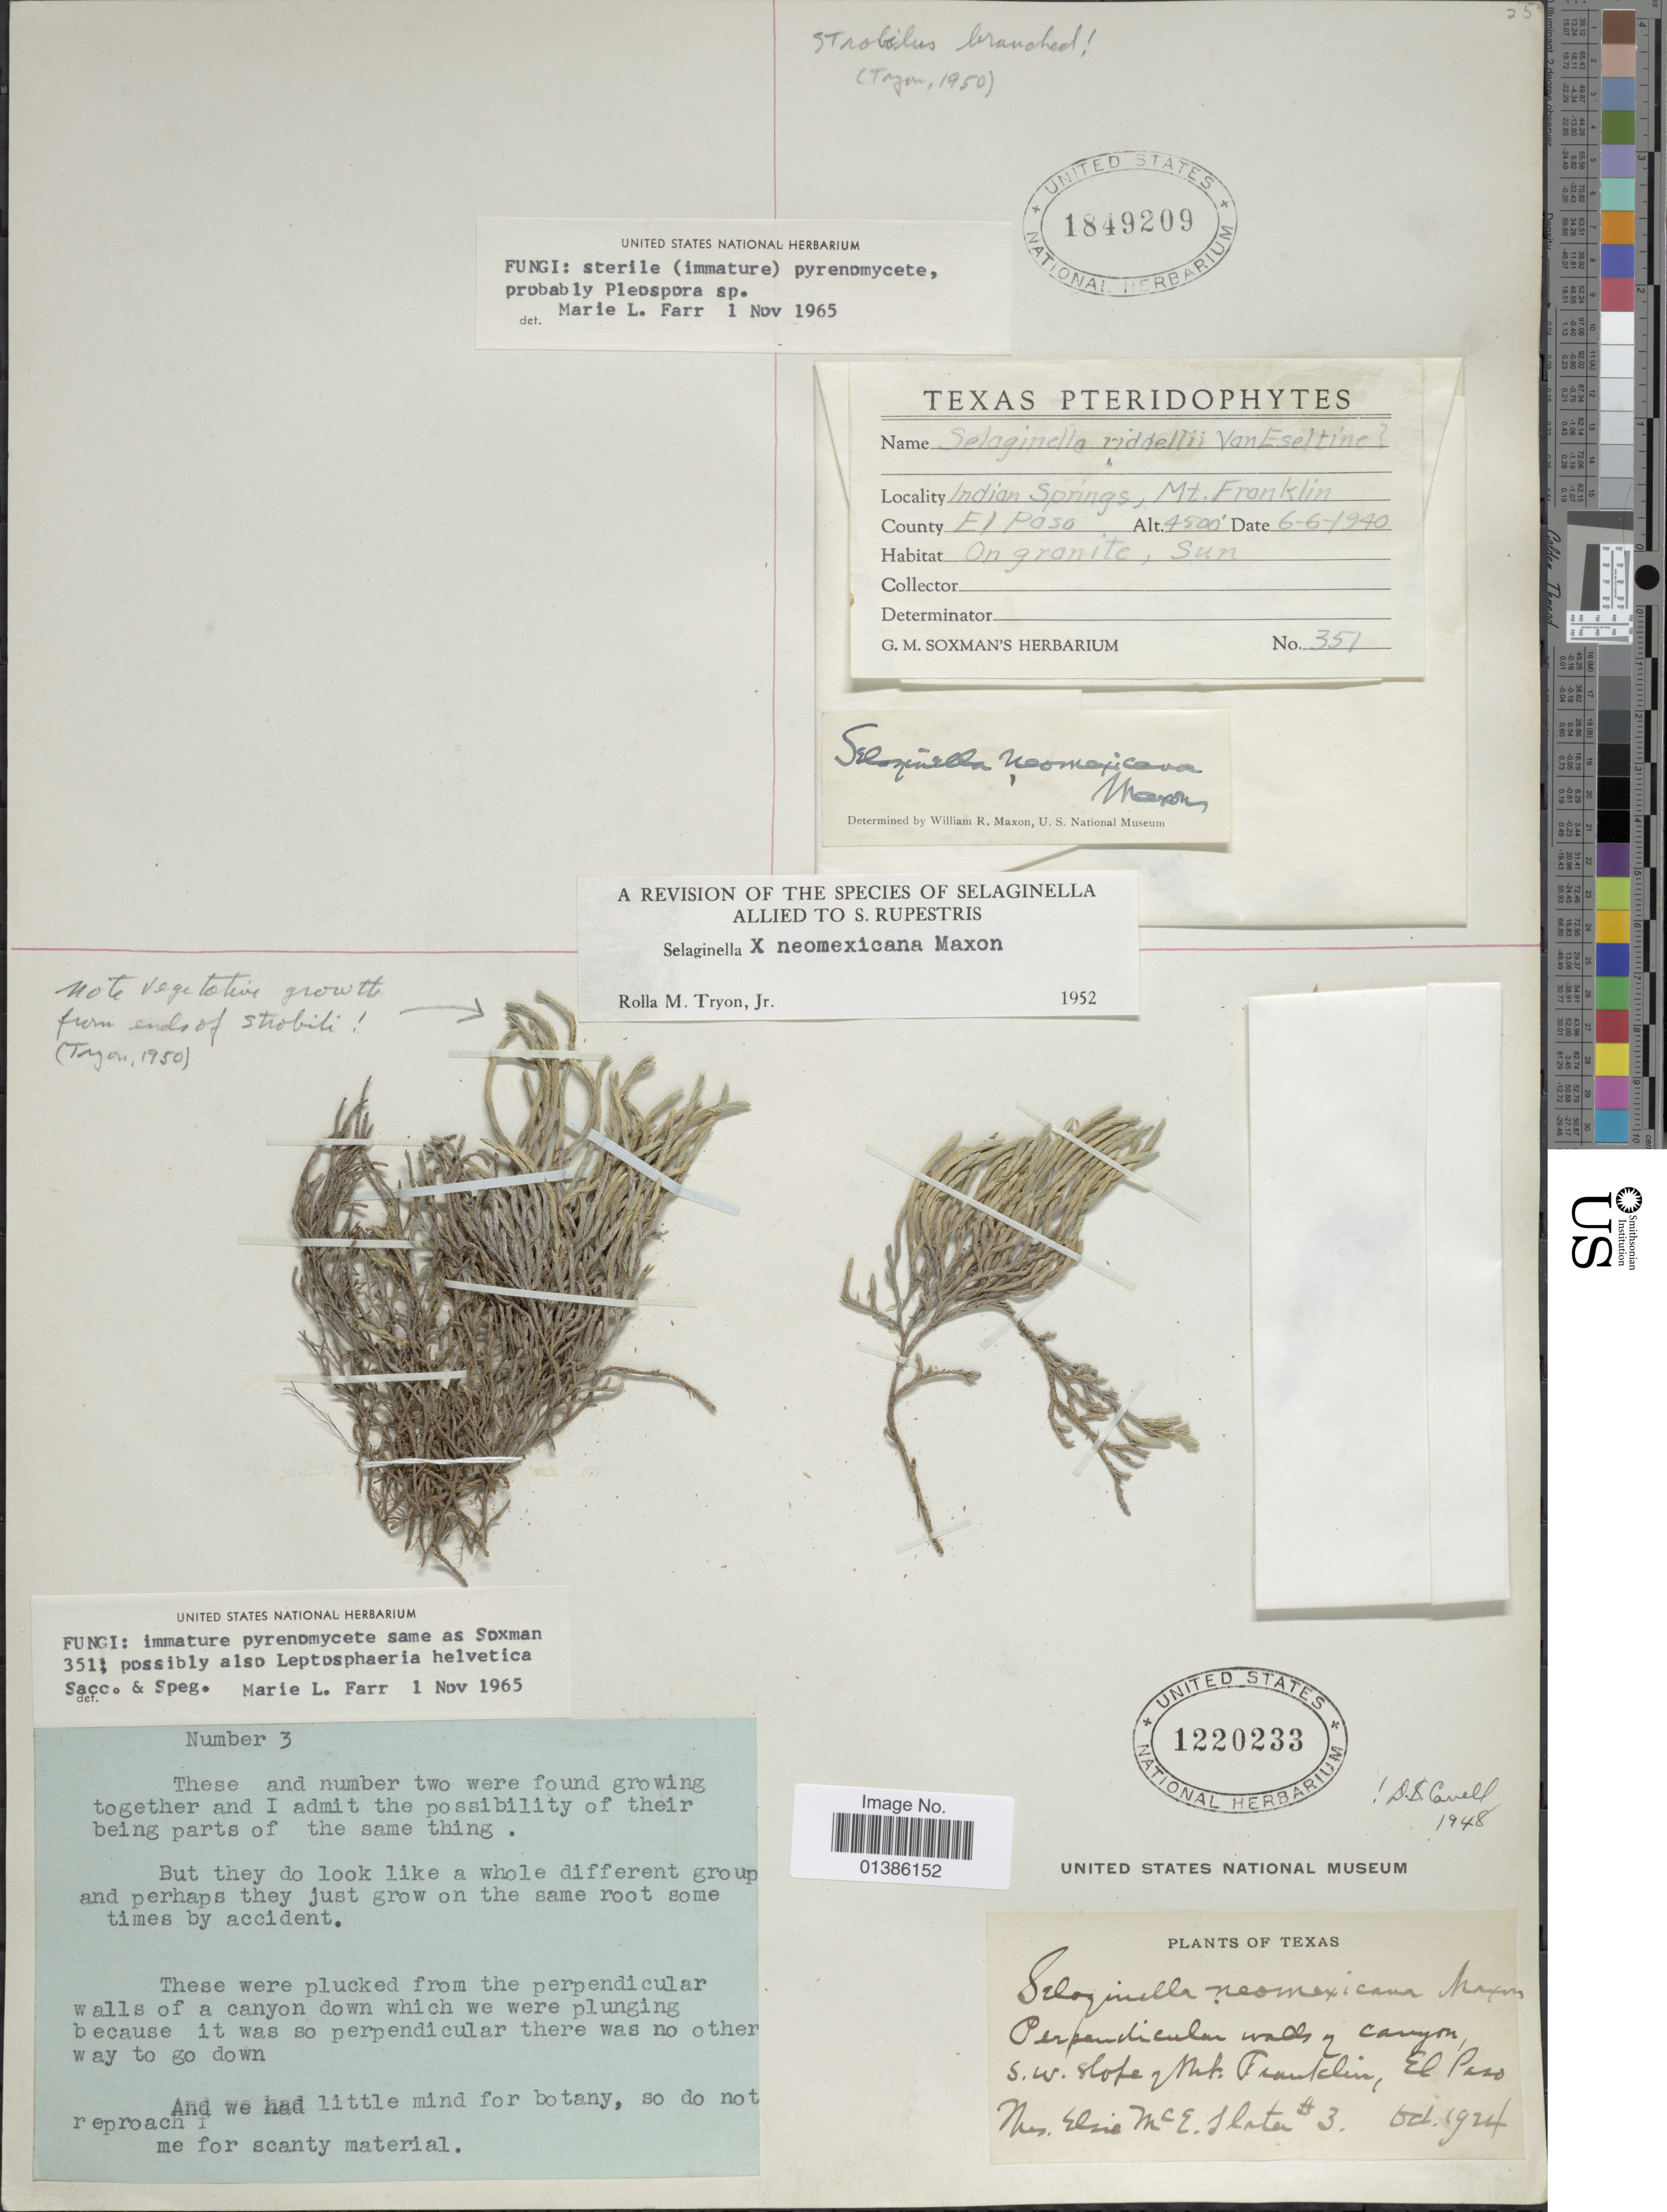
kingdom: Plantae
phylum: Tracheophyta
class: Lycopodiopsida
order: Selaginellales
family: Selaginellaceae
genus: Selaginella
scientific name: Selaginella x neomexicana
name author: Maxon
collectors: G. Soxman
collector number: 351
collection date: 1940-06-06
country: United States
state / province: Texas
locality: Indian Springs, Mt. Franklin. County El Paso.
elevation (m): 1372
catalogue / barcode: US 1849209-2